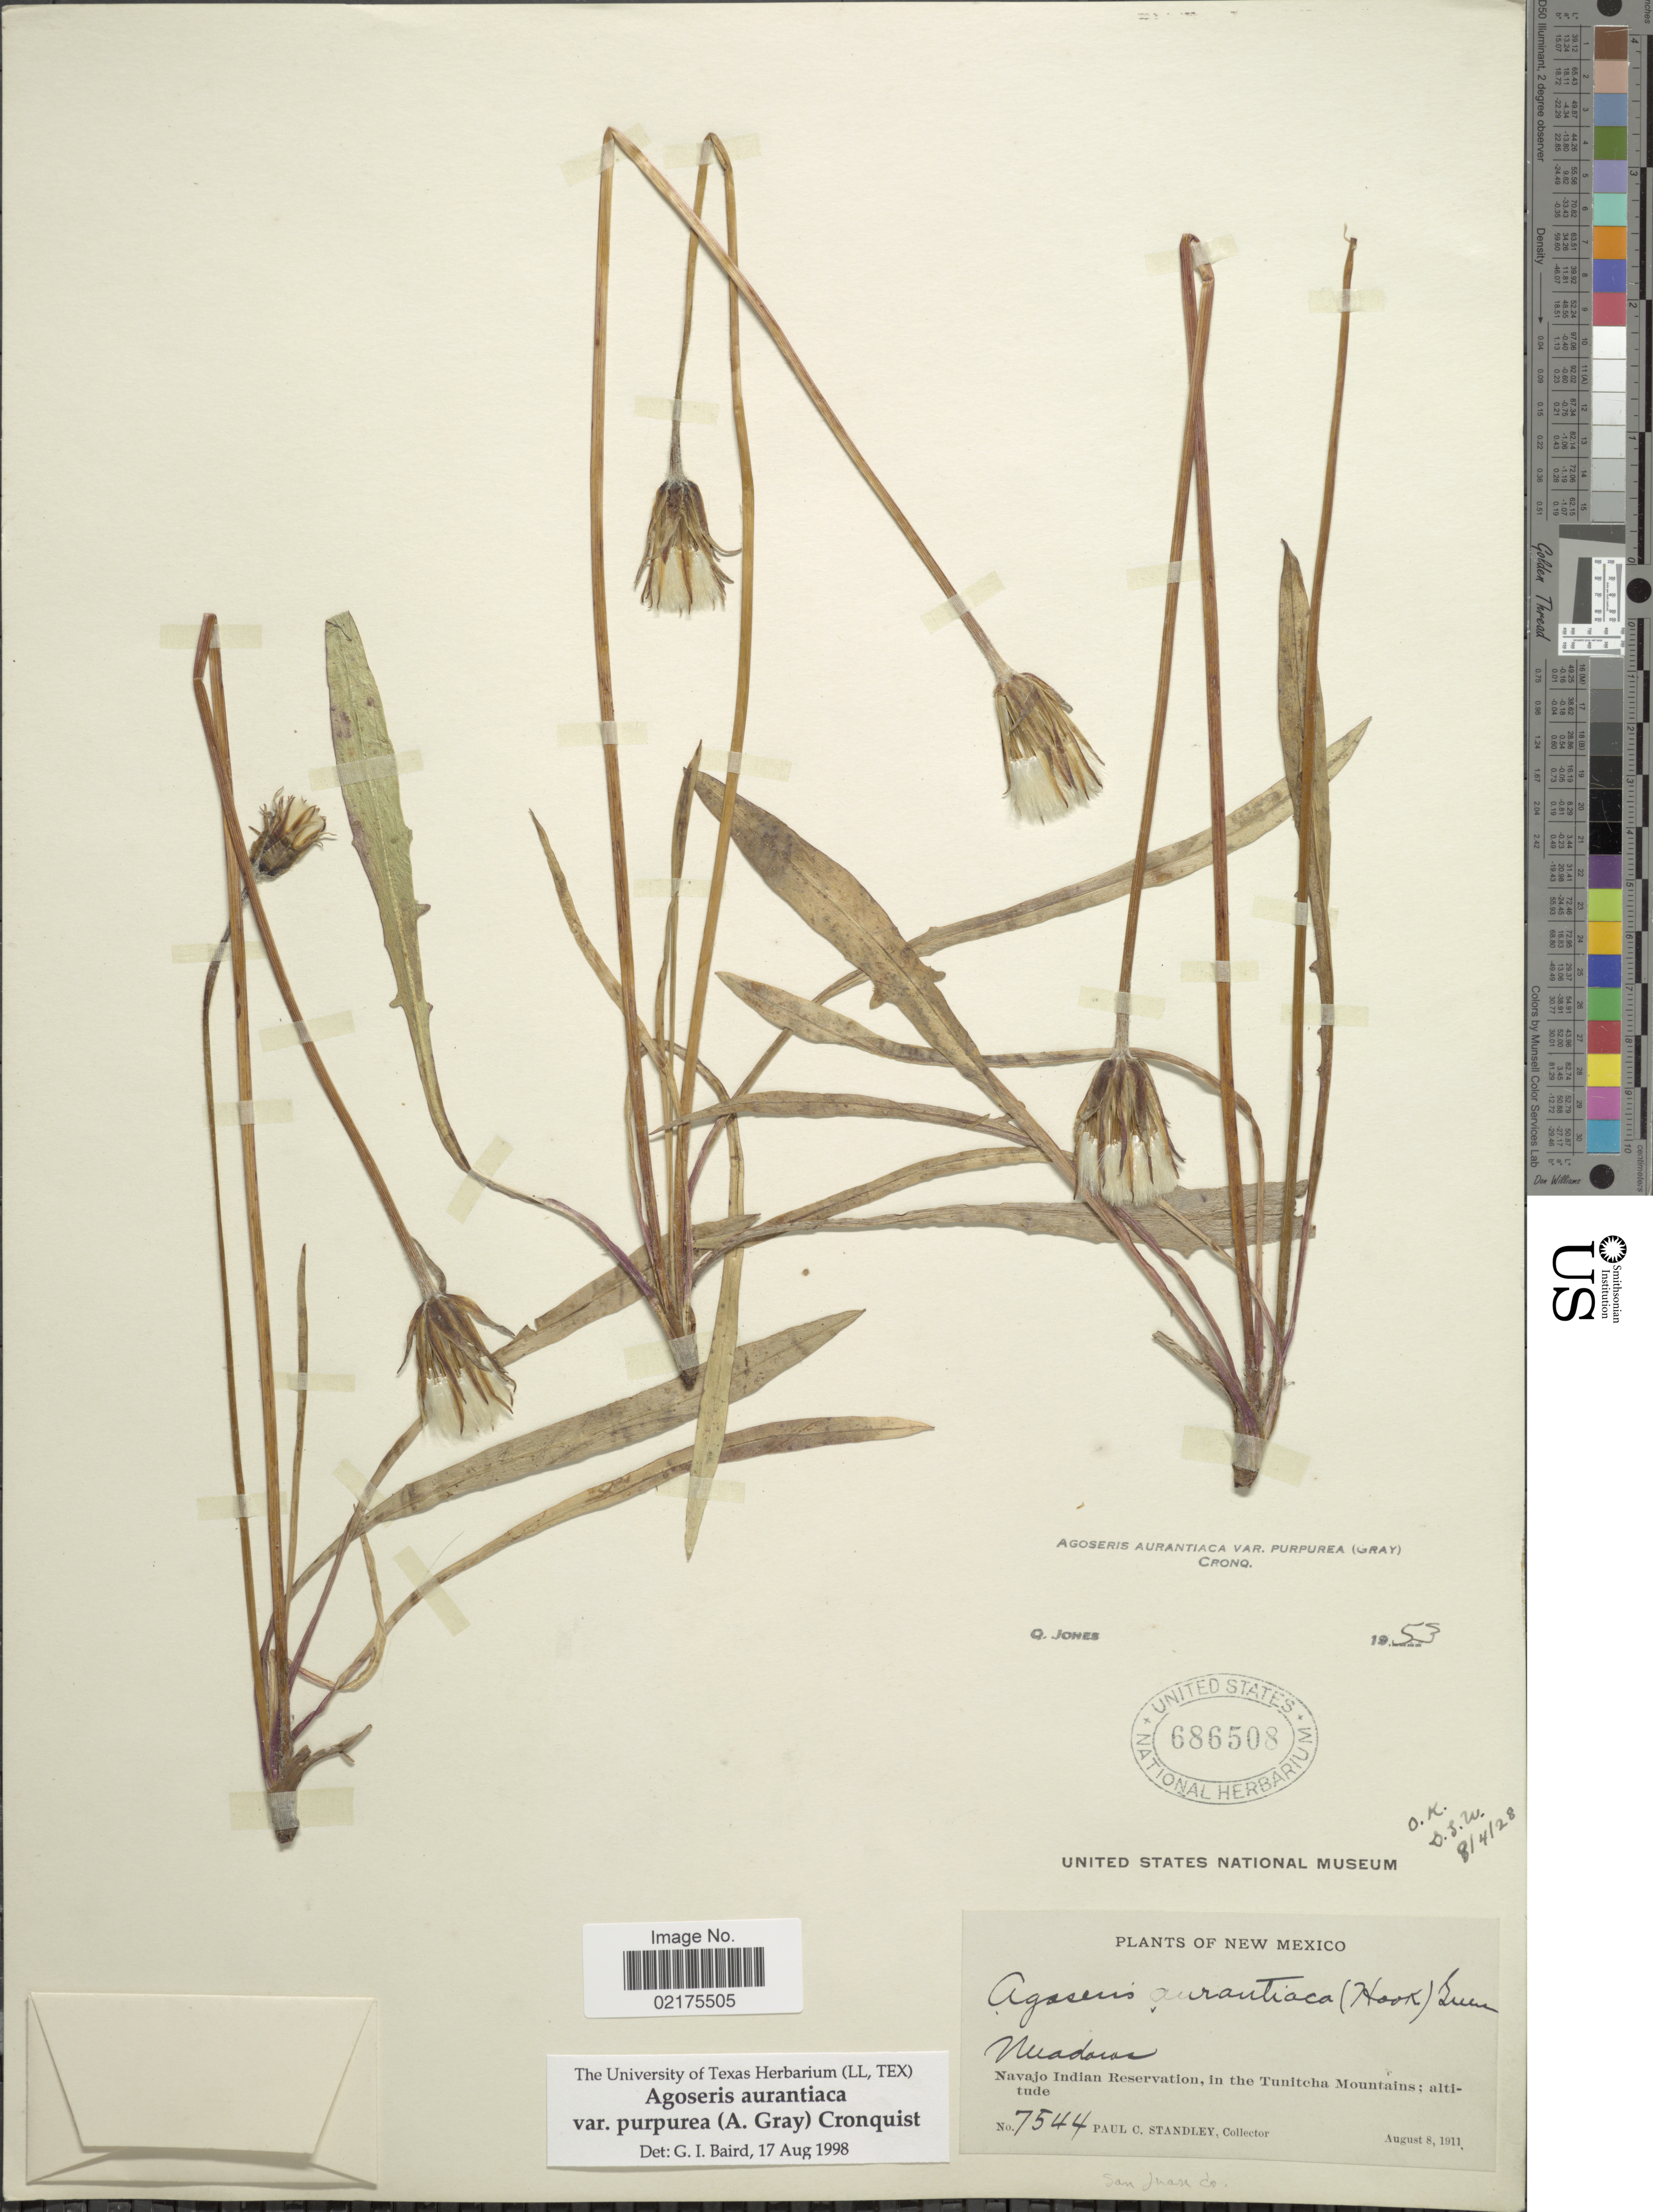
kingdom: Plantae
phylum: Tracheophyta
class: Magnoliopsida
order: Asterales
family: Asteraceae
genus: Agoseris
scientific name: Agoseris aurantiaca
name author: (Hook.) Greene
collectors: P. C. Standley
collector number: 7544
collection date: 1911-08-08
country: United States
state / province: New Mexico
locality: Meadows, Navajo Indian Reservation, in the Tunitcha Mountains, San Juan Co.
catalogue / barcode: US 686508